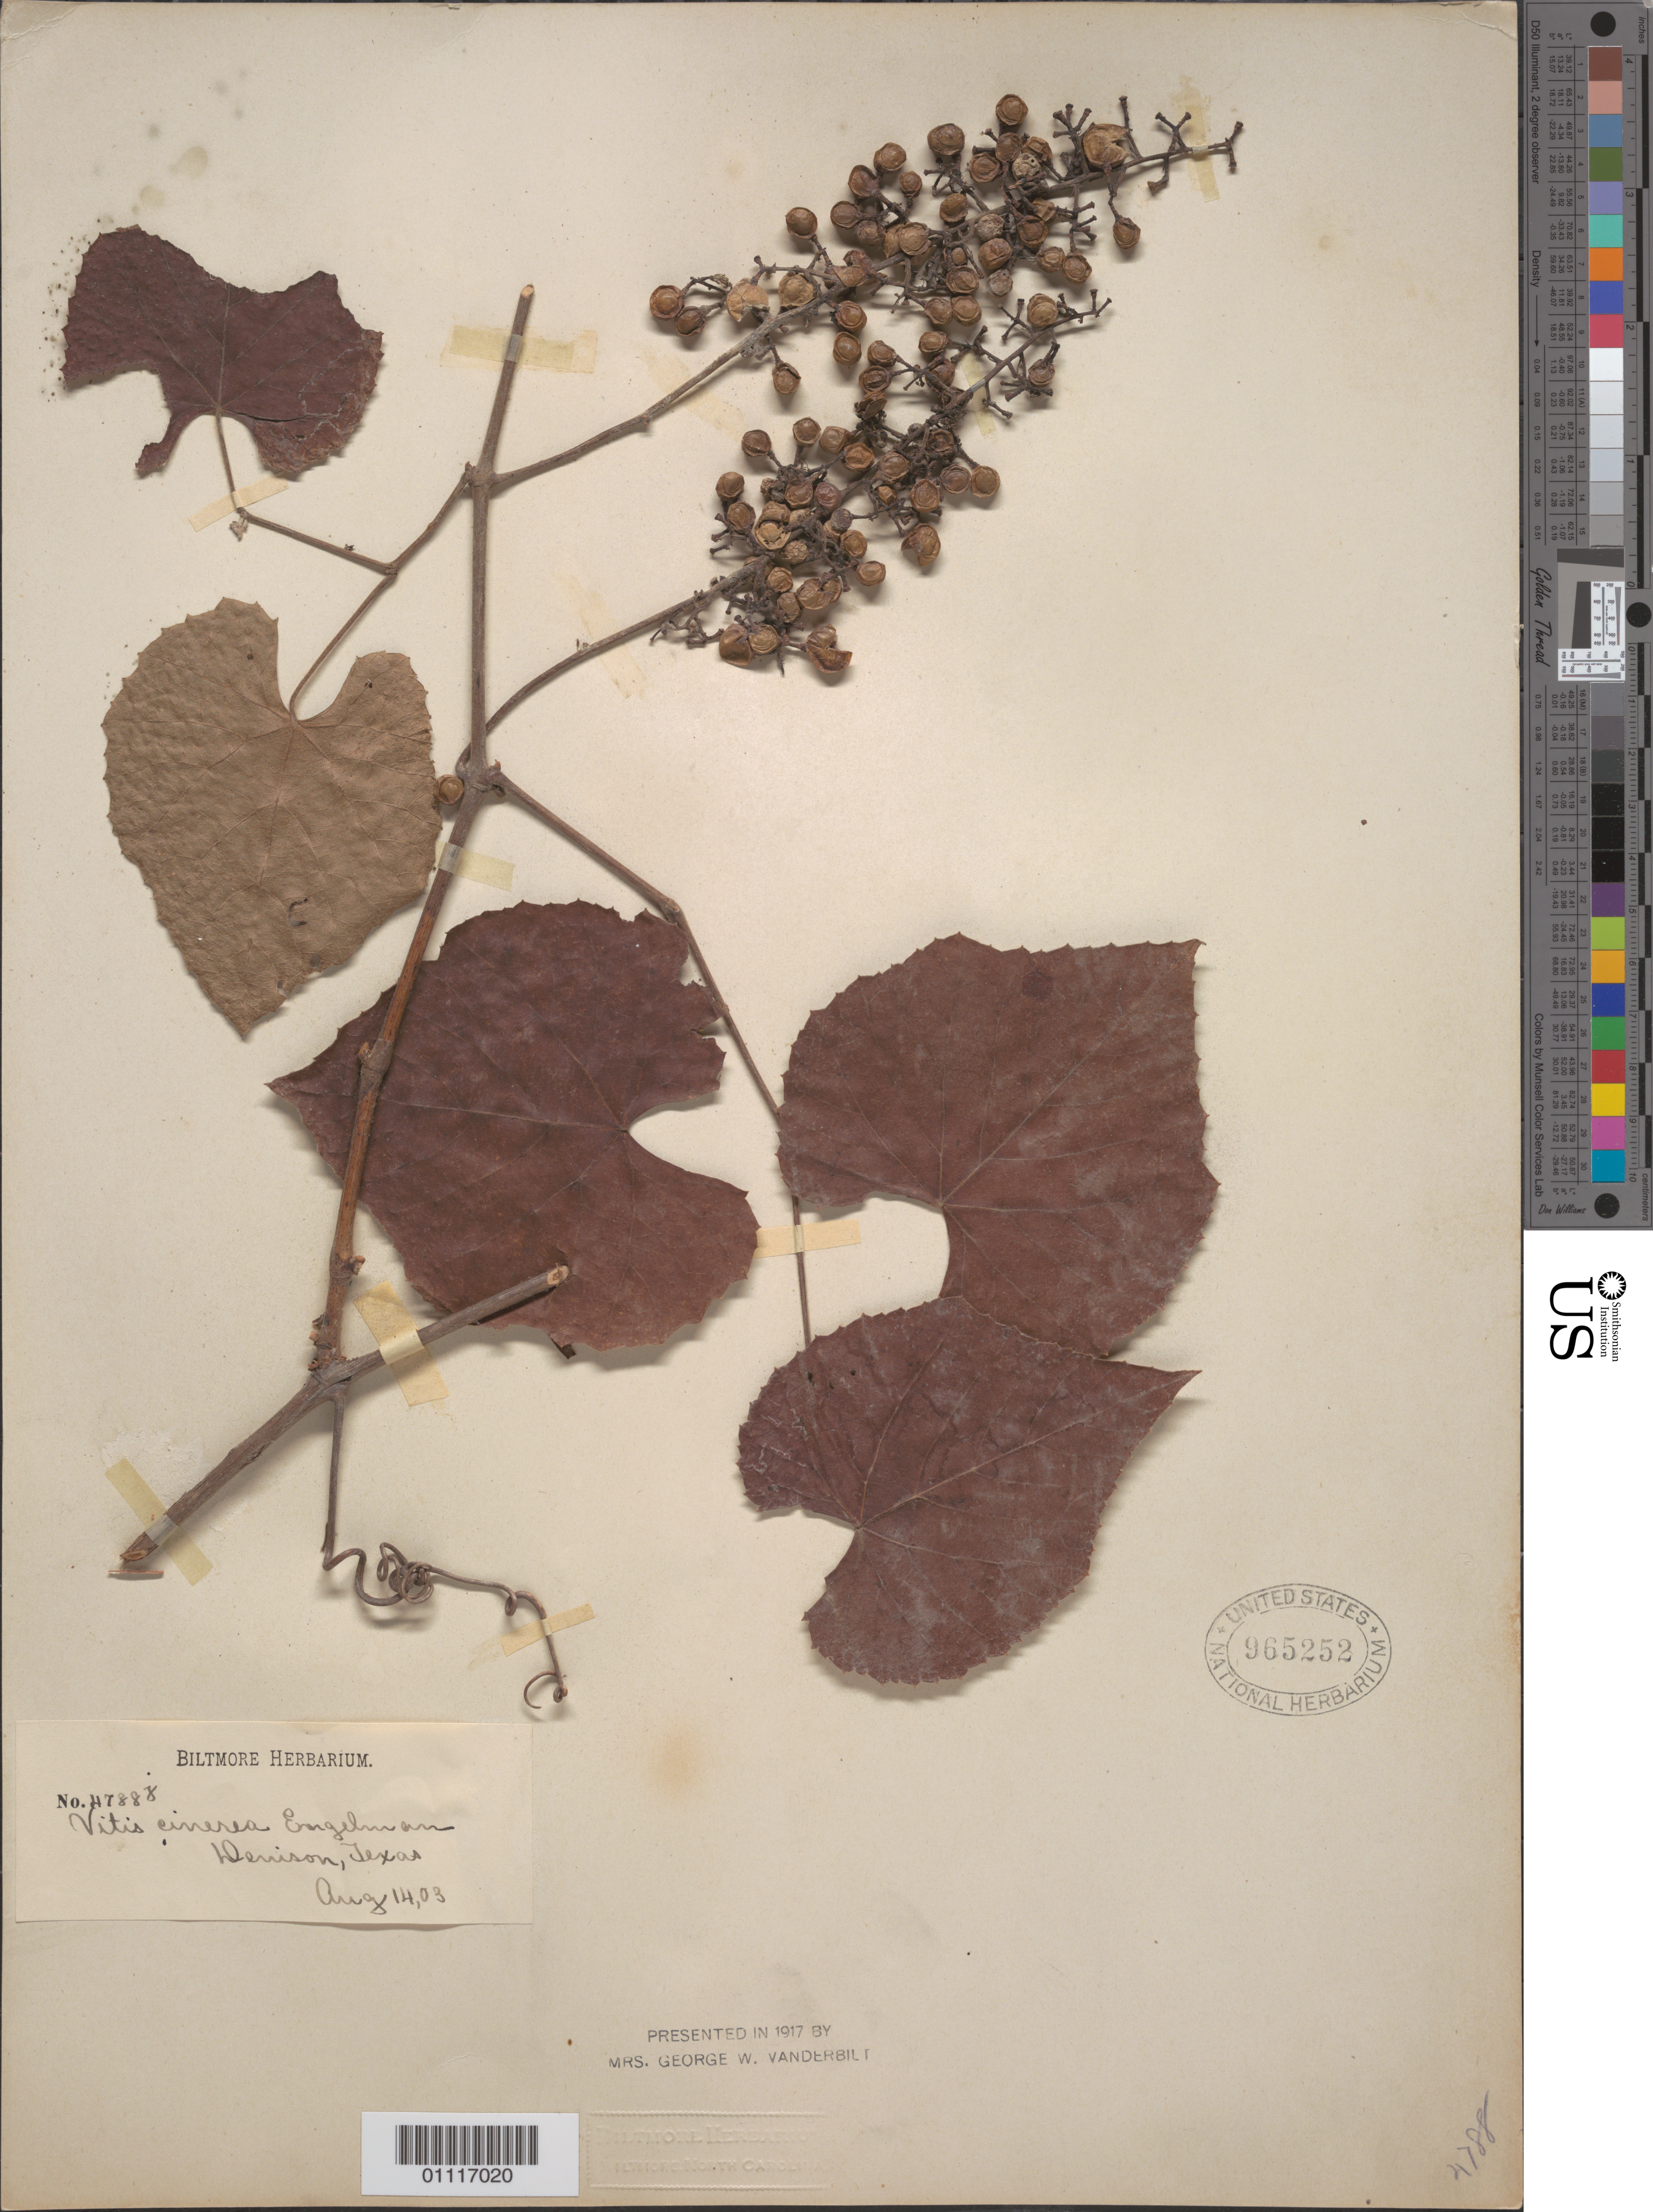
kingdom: Plantae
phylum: Tracheophyta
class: Magnoliopsida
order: Vitales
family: Vitaceae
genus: Vitis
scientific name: Vitis cinerea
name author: (Engelm.) Millardet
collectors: ex herb. Biltmore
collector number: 4788i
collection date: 1908-08-14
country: United States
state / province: Texas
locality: Denison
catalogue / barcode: US 965252